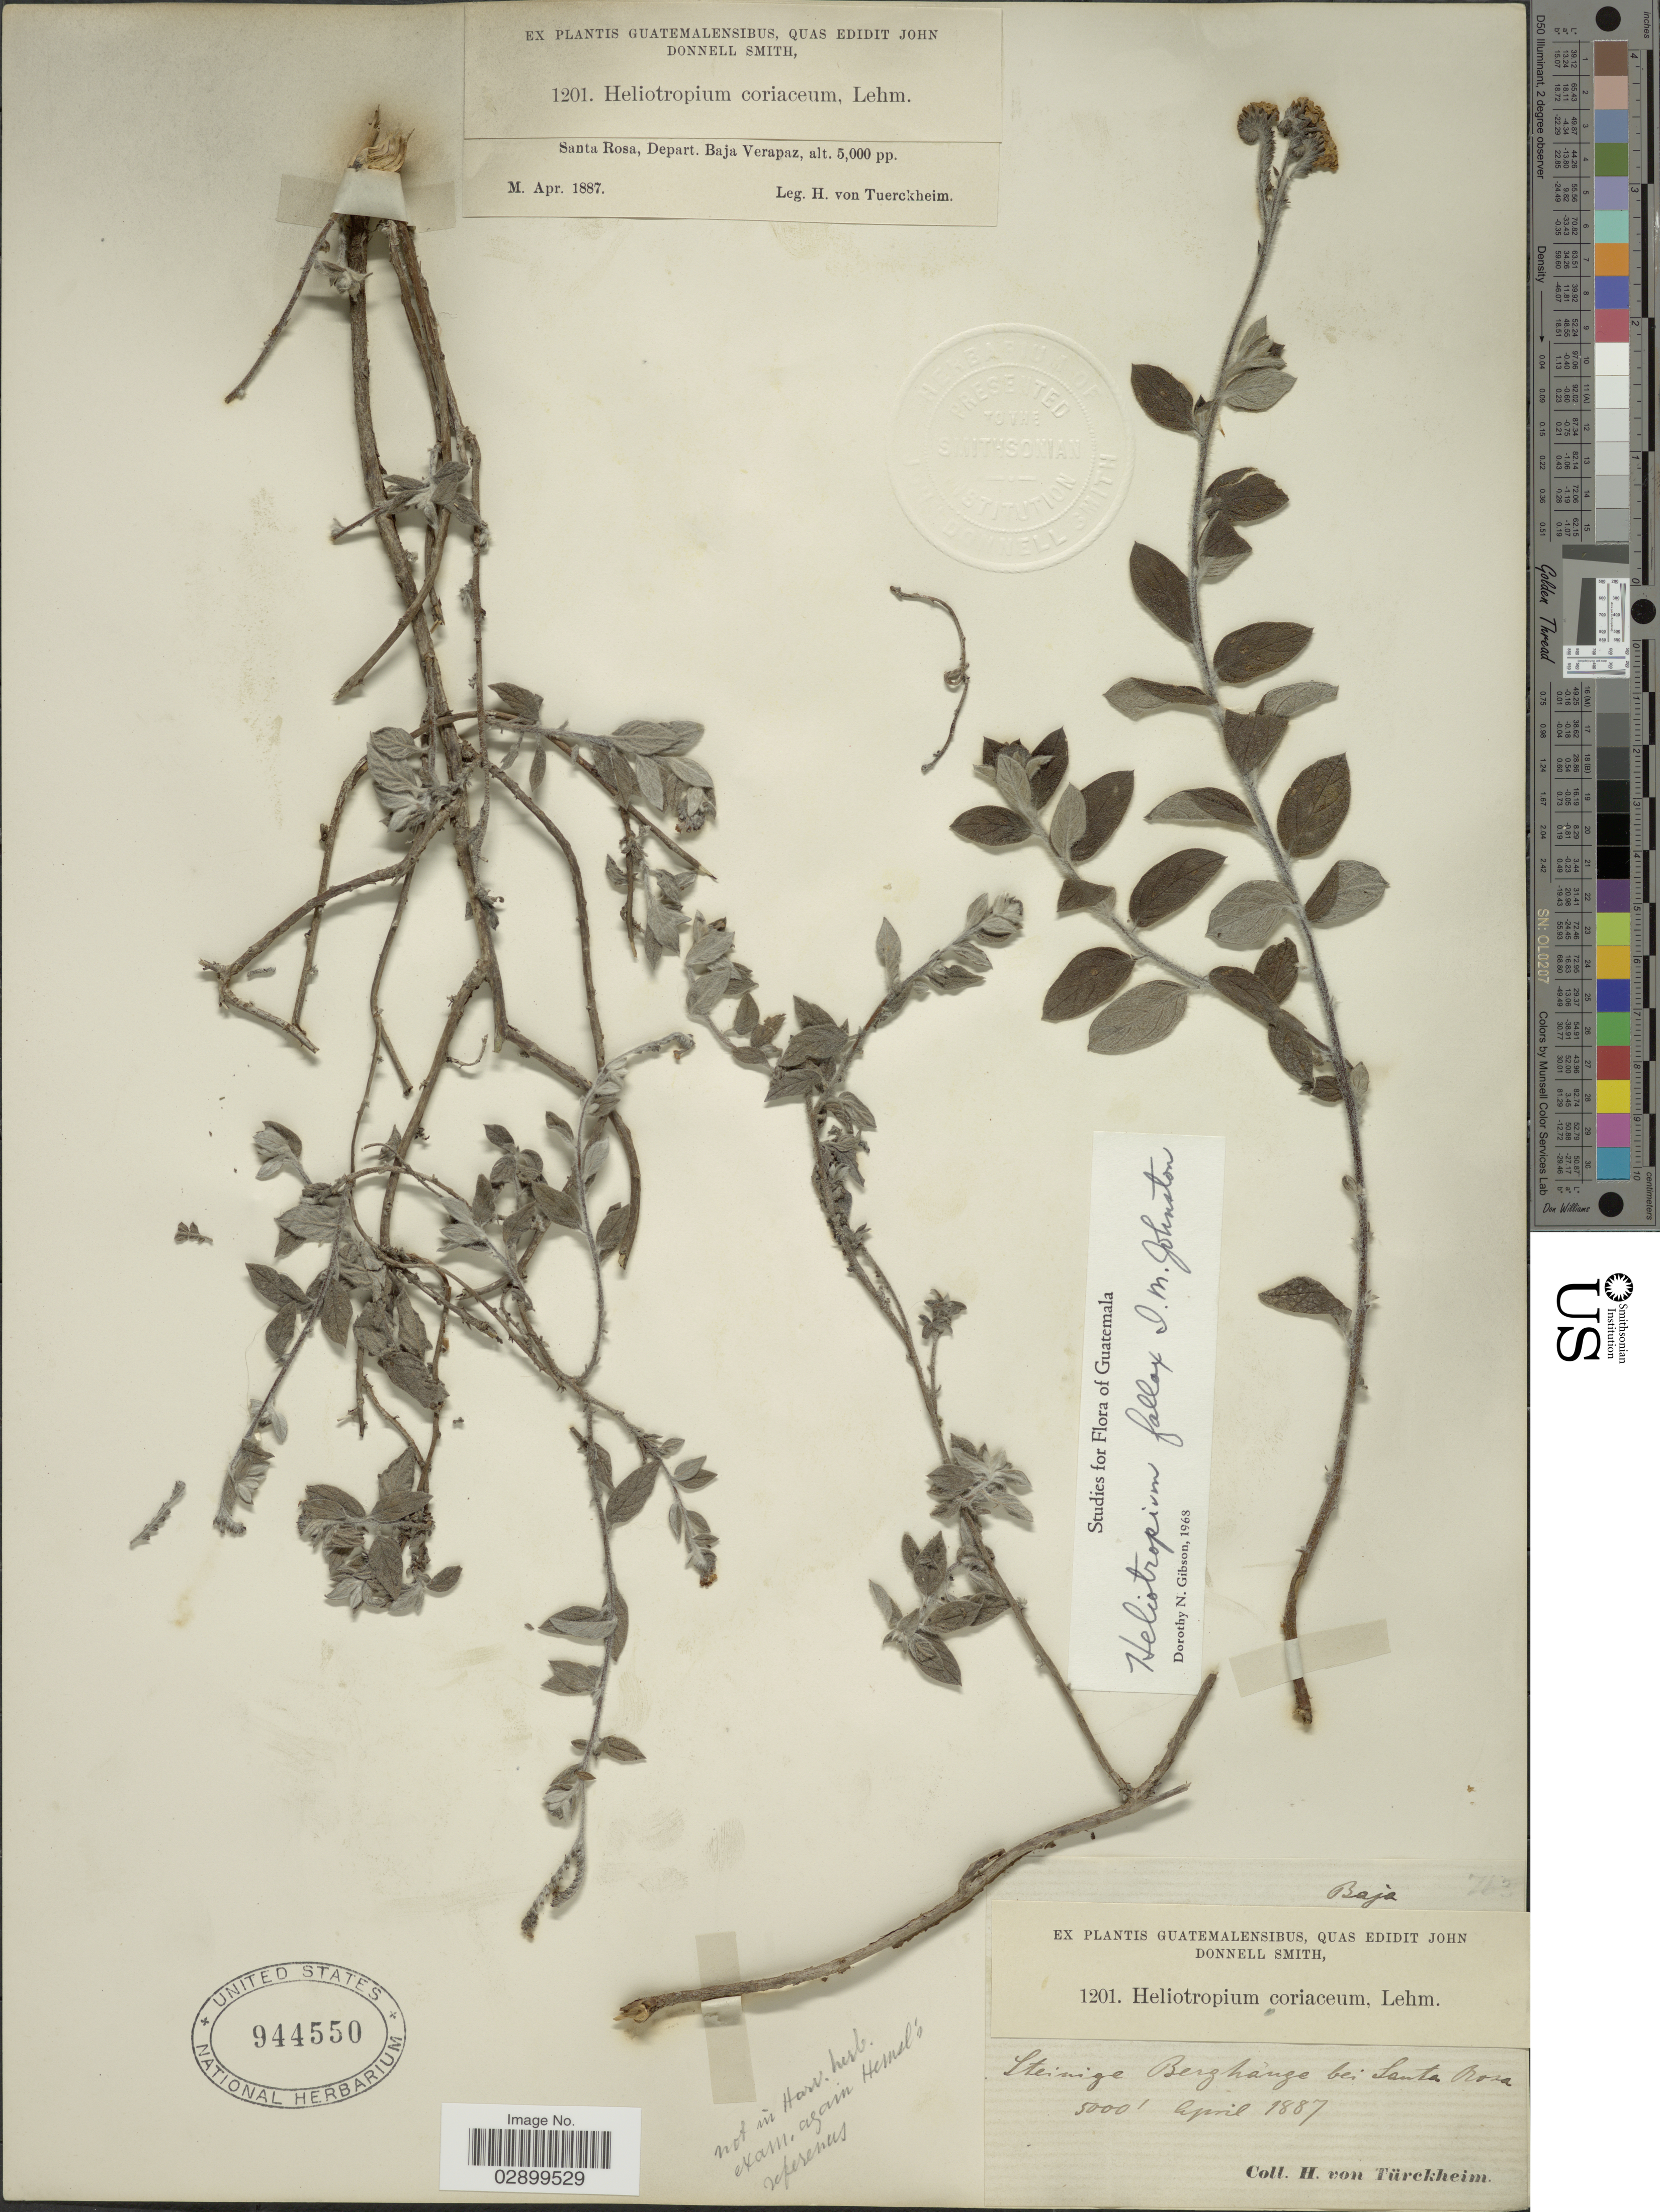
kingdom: Plantae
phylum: Tracheophyta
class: Magnoliopsida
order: Boraginales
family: Heliotropiaceae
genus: Heliotropium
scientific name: Heliotropium fallax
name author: I.M. Johnst.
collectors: H. von Türckheim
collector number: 1201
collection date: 1887-04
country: Guatemala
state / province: Santa Rosa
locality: Steinige Berghaüge bei Santa Rosa.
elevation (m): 1524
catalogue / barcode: US 944550